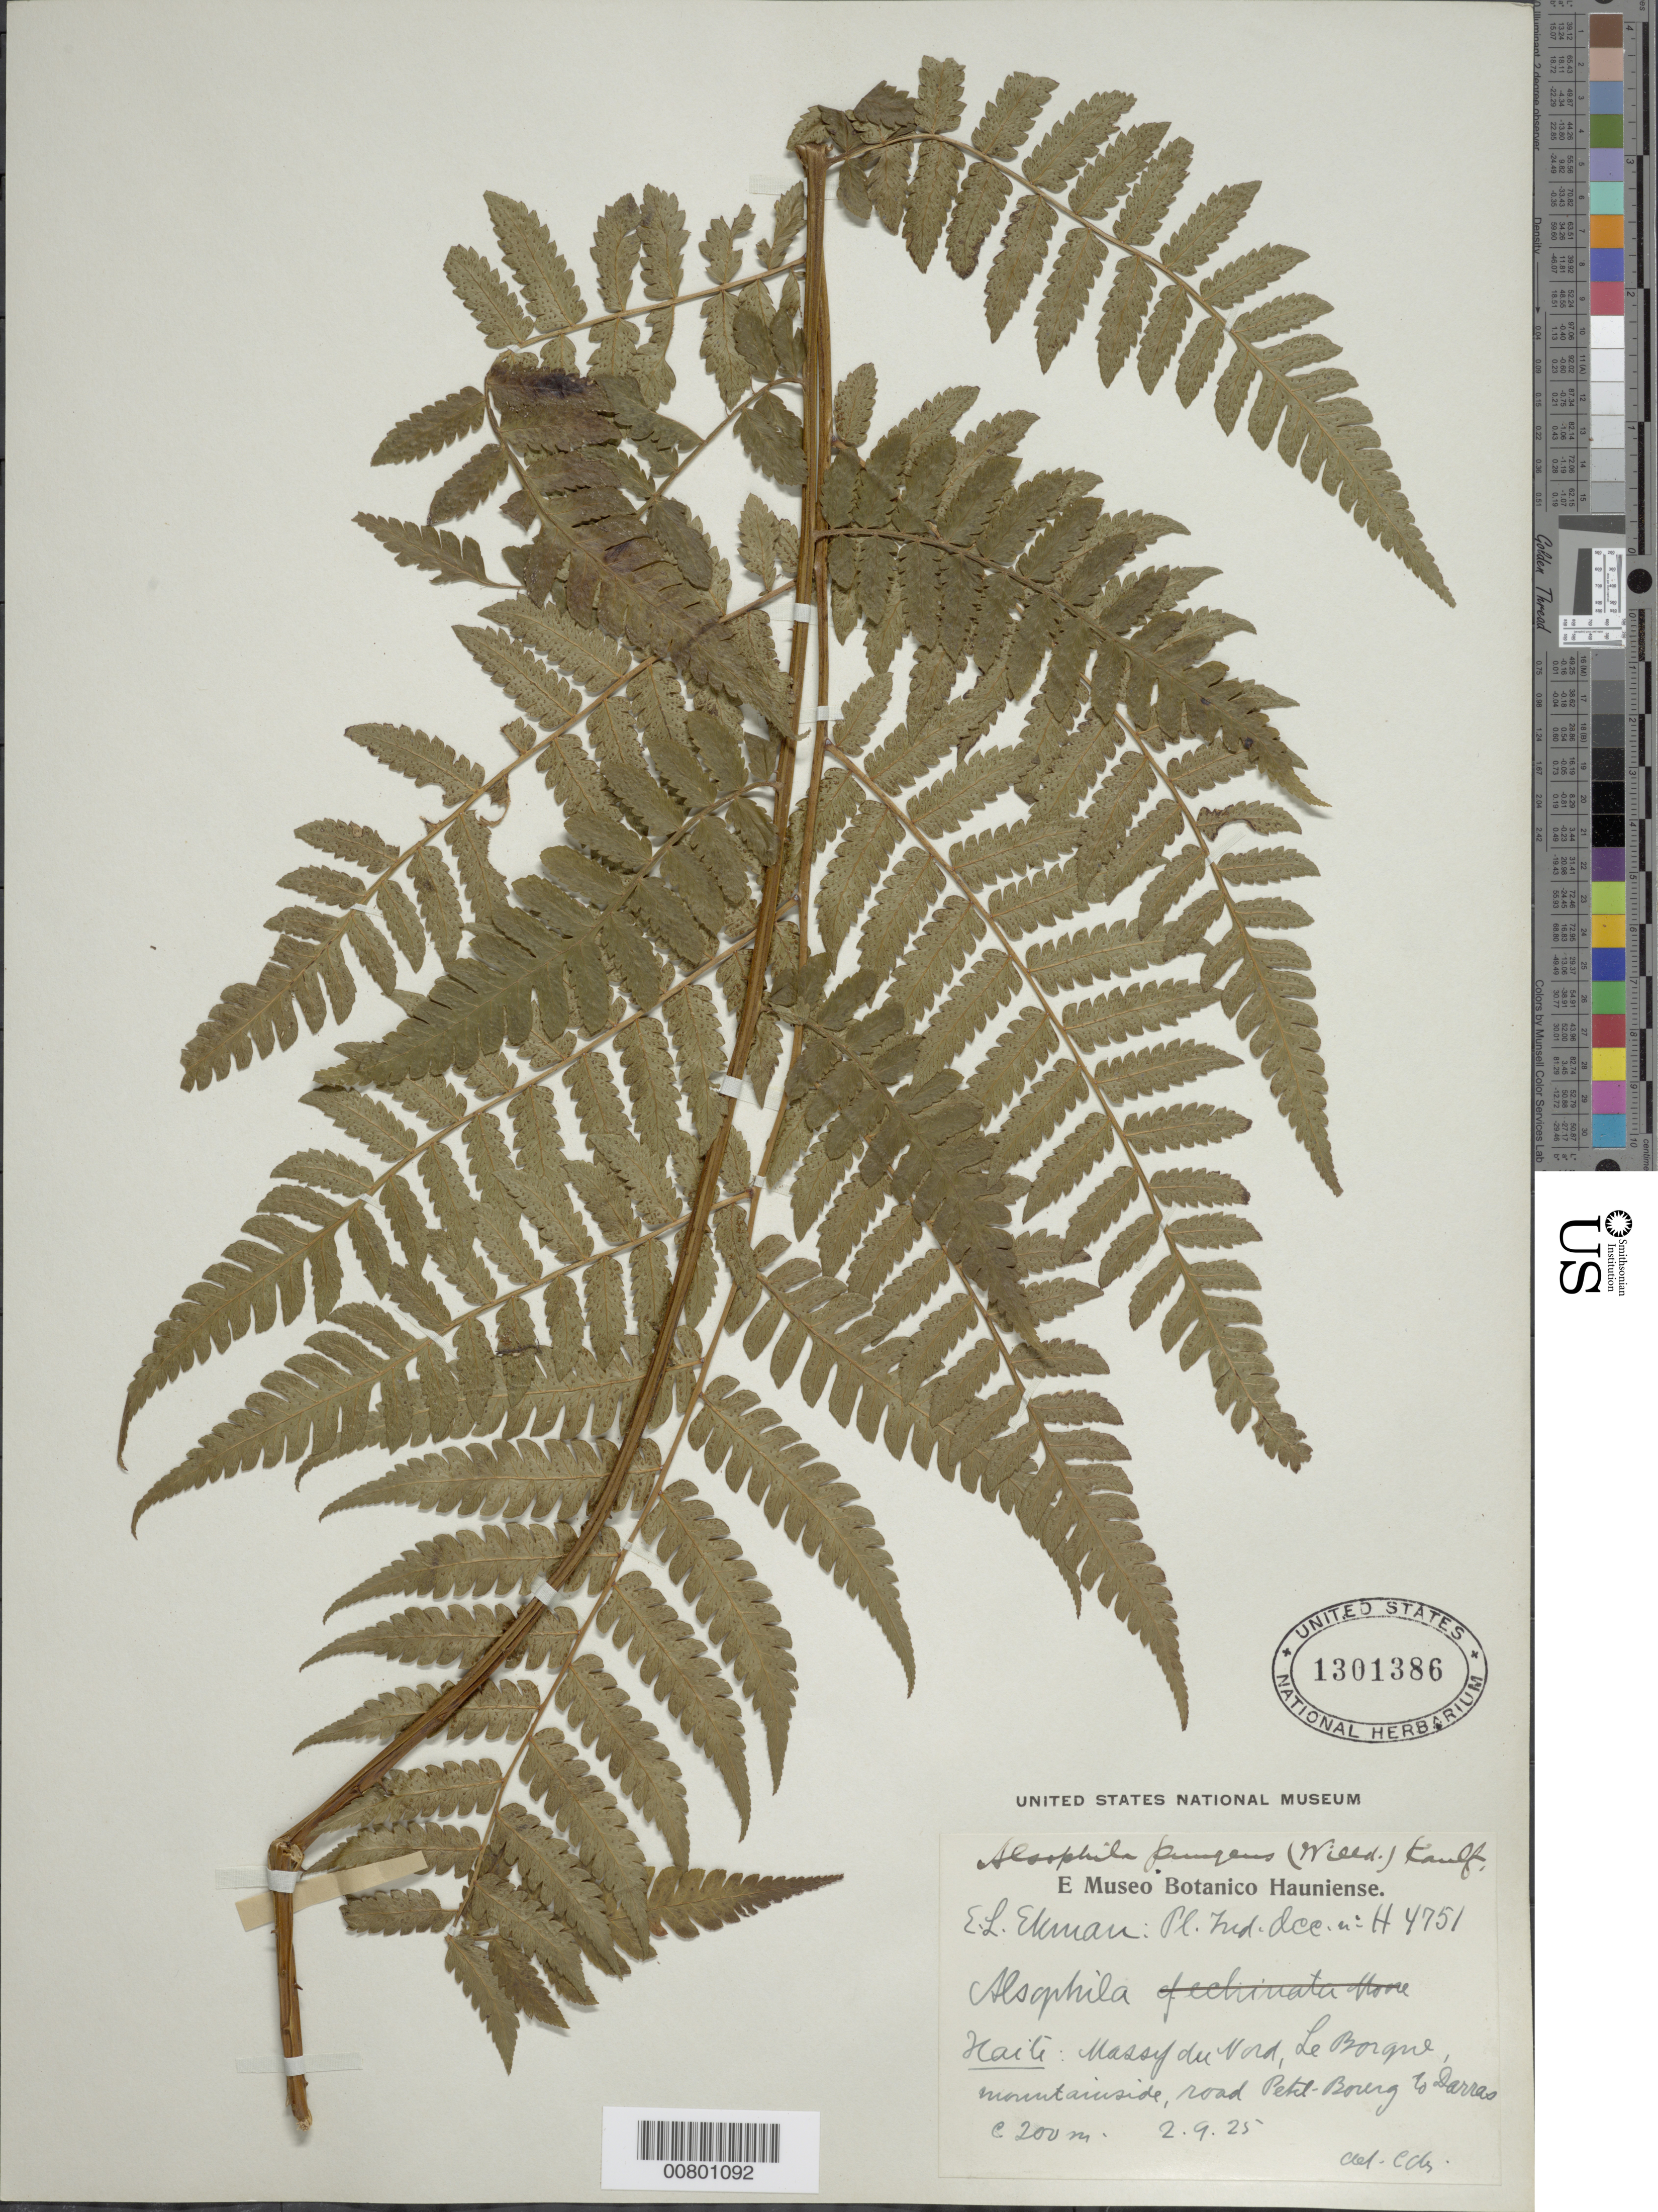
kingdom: Plantae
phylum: Tracheophyta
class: Polypodiopsida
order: Cyatheales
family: Cyatheaceae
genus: Cyathea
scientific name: Cyathea pungens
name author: (Willd.) Domin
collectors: E. L. Ekman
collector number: H 4751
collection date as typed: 02 Sep 1925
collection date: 1925-09-02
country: Haiti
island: Hispaniola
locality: Massif du Nord, Le Borgne, Petel-Borerg to Darras road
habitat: Mountainside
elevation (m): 200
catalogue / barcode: US 1301386